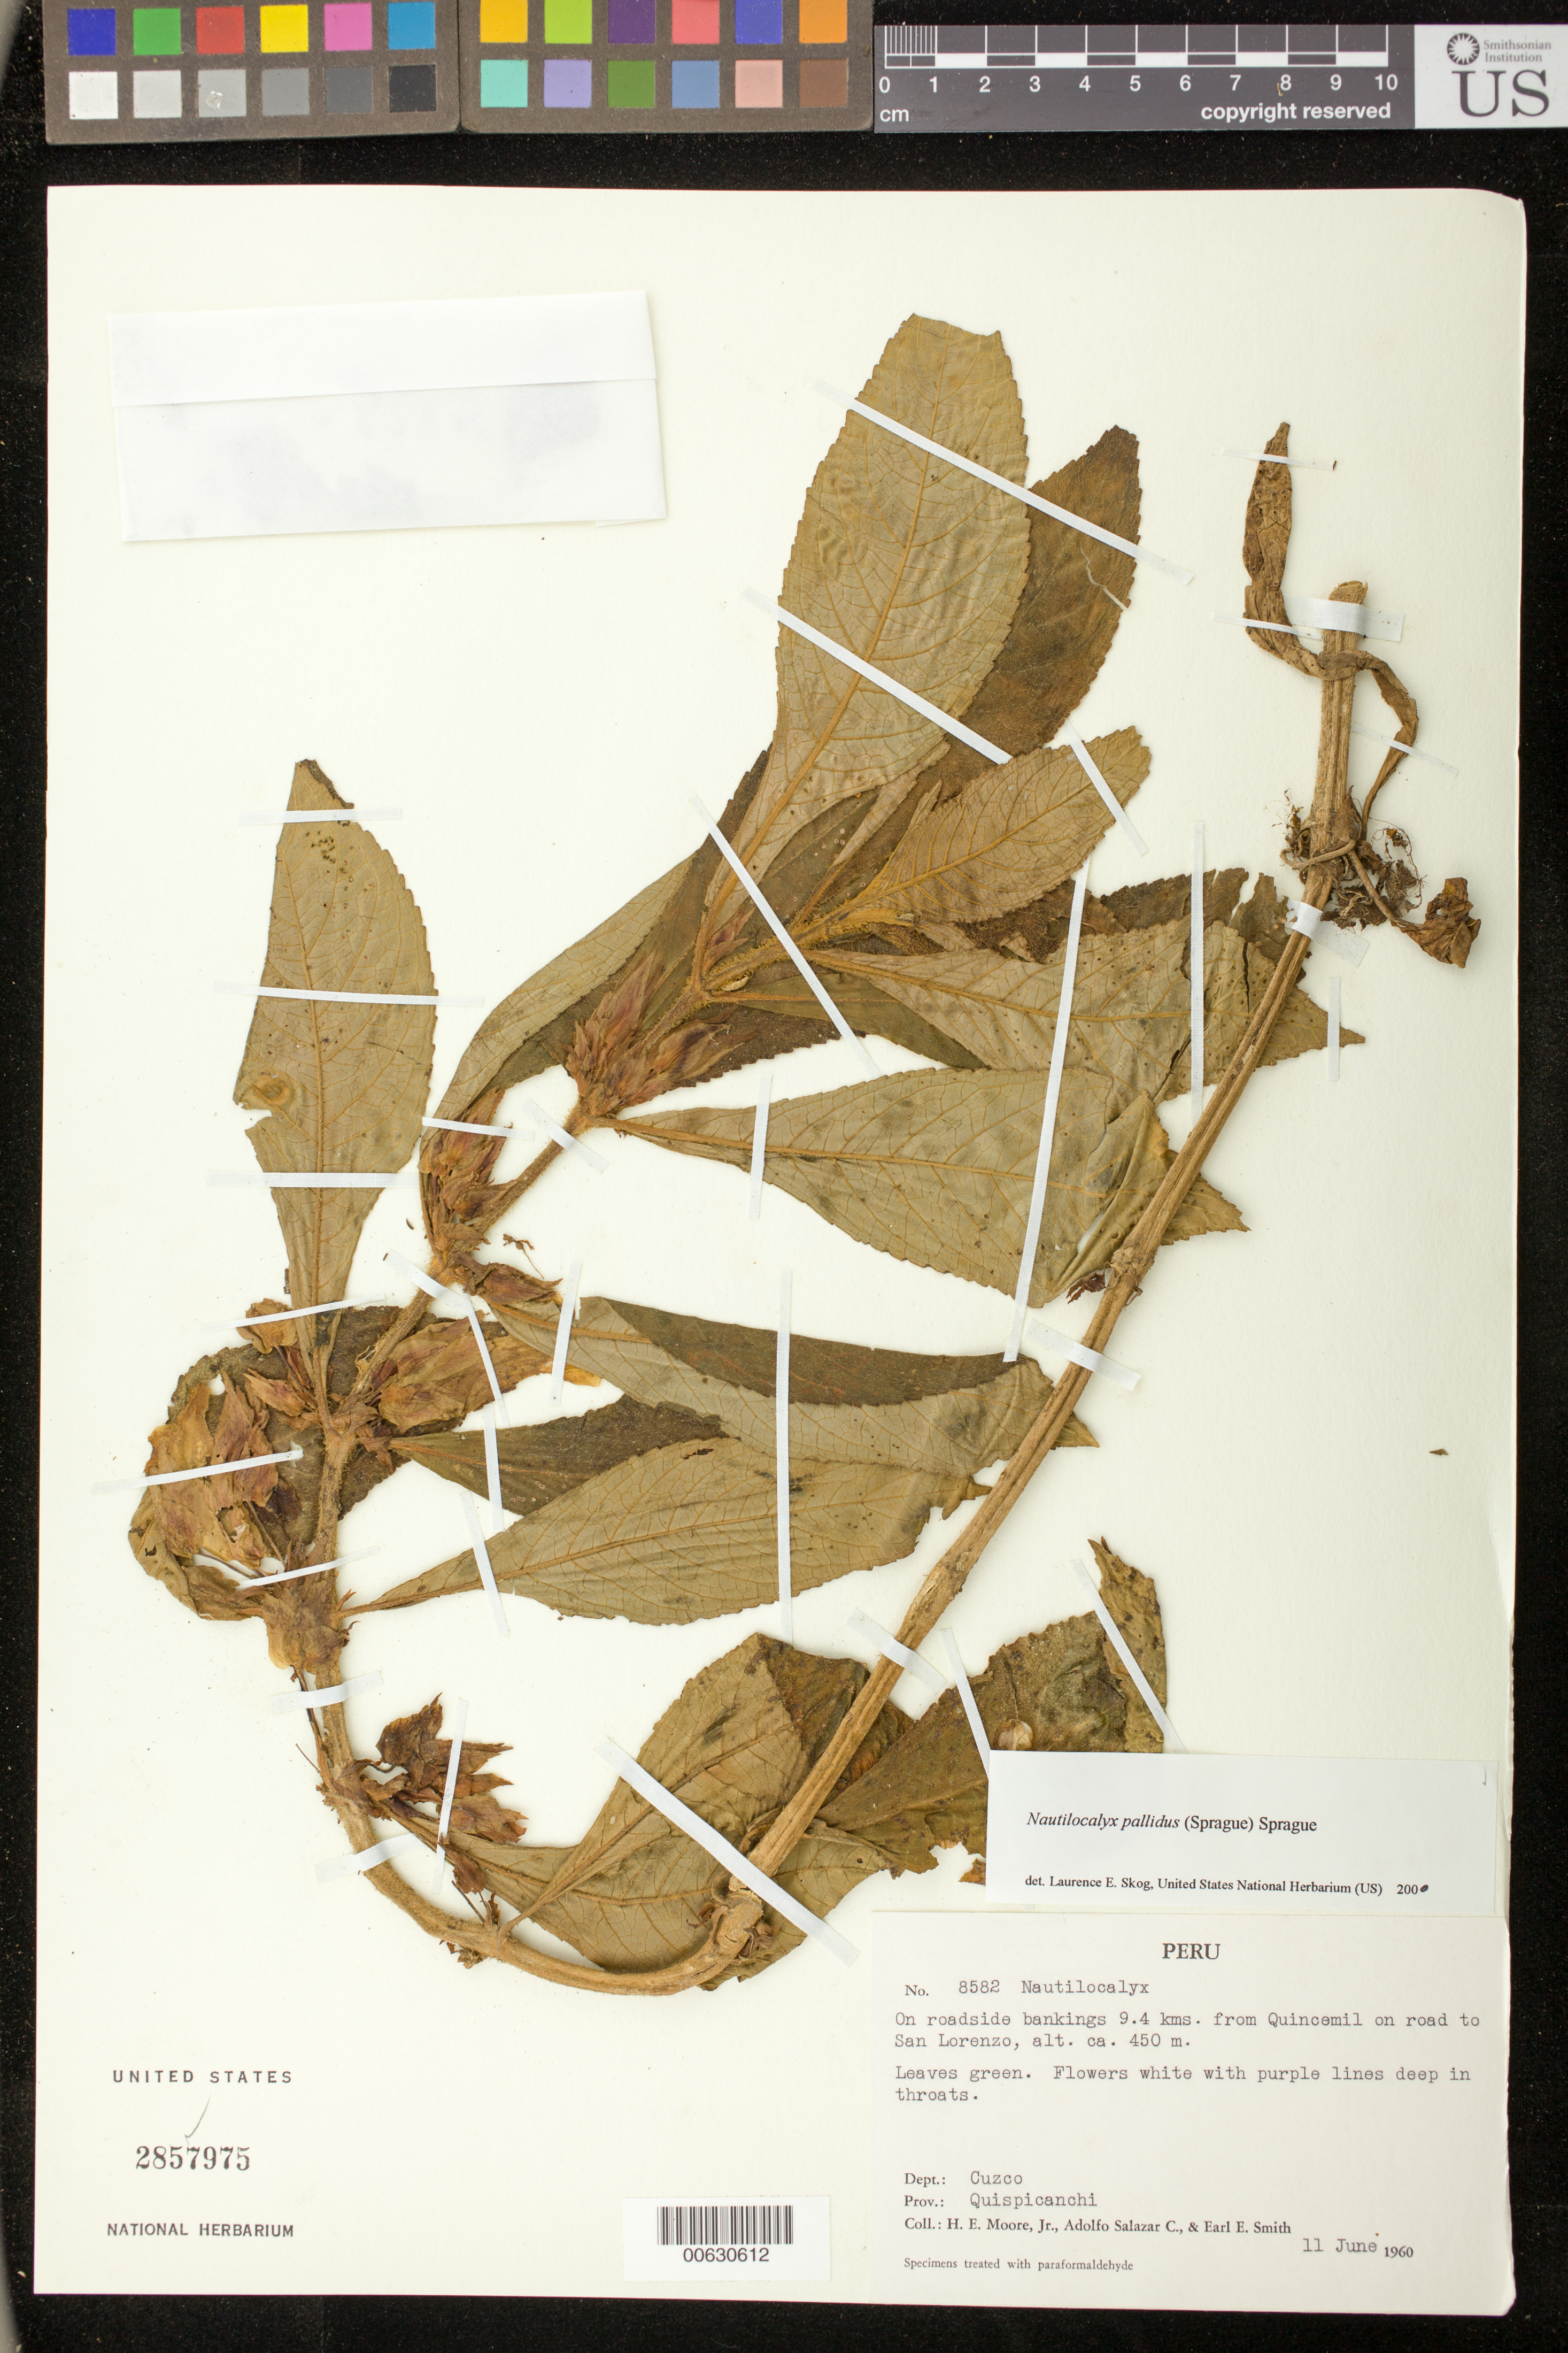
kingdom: Plantae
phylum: Tracheophyta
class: Magnoliopsida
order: Lamiales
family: Gesneriaceae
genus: Nautilocalyx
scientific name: Nautilocalyx pallidus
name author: (Sprague) C. Sprague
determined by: Skog, Laurence E.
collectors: H. E. Moore, A. Salazar C. & E. E. Smith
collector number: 8582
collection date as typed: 11 Jun 1960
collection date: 1960-06-11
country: Peru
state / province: Cusco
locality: Prov. Quispicanchi, on roadside bankings 9.4 km from Quincemil on road to San Lorenzo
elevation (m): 450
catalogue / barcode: US 2857975